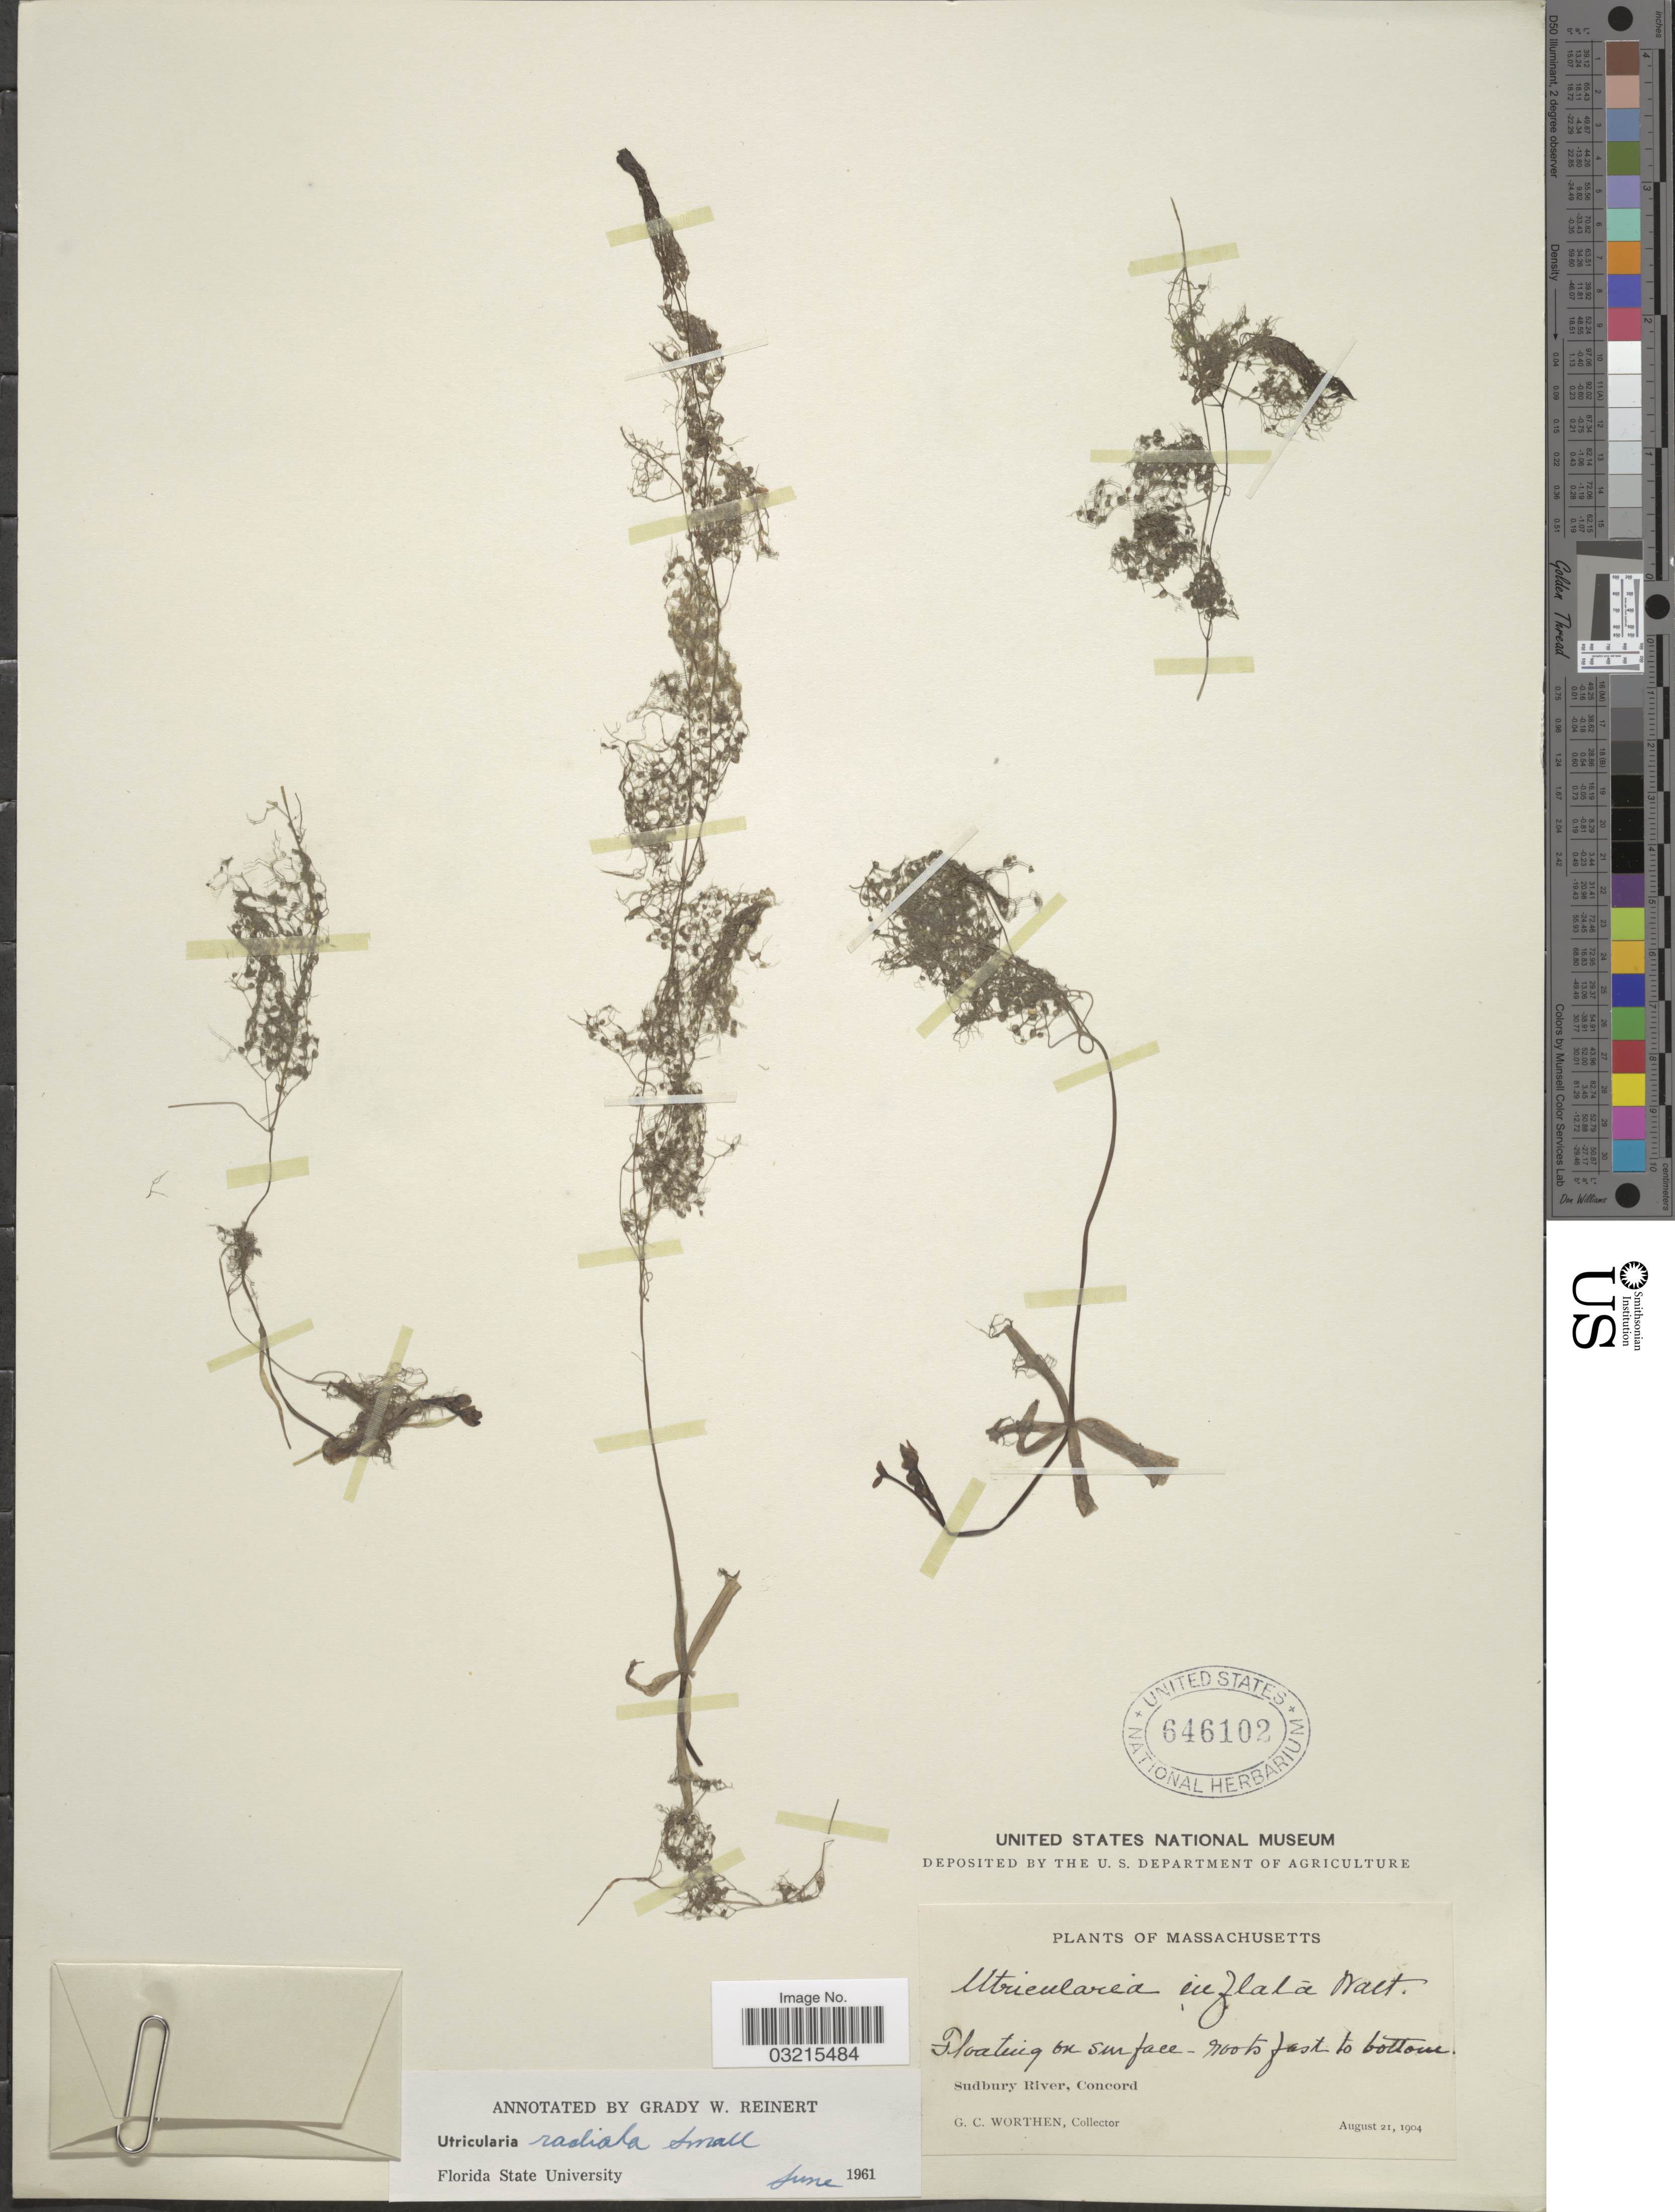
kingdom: Plantae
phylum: Tracheophyta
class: Magnoliopsida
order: Lamiales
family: Lentibulariaceae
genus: Utricularia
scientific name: Utricularia radiata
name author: Small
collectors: G. Worthen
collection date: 1904-08-21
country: United States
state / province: Massachusetts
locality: Floating on surface- roots forest to bottom. Sudbury River, Concord.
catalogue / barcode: US 646102